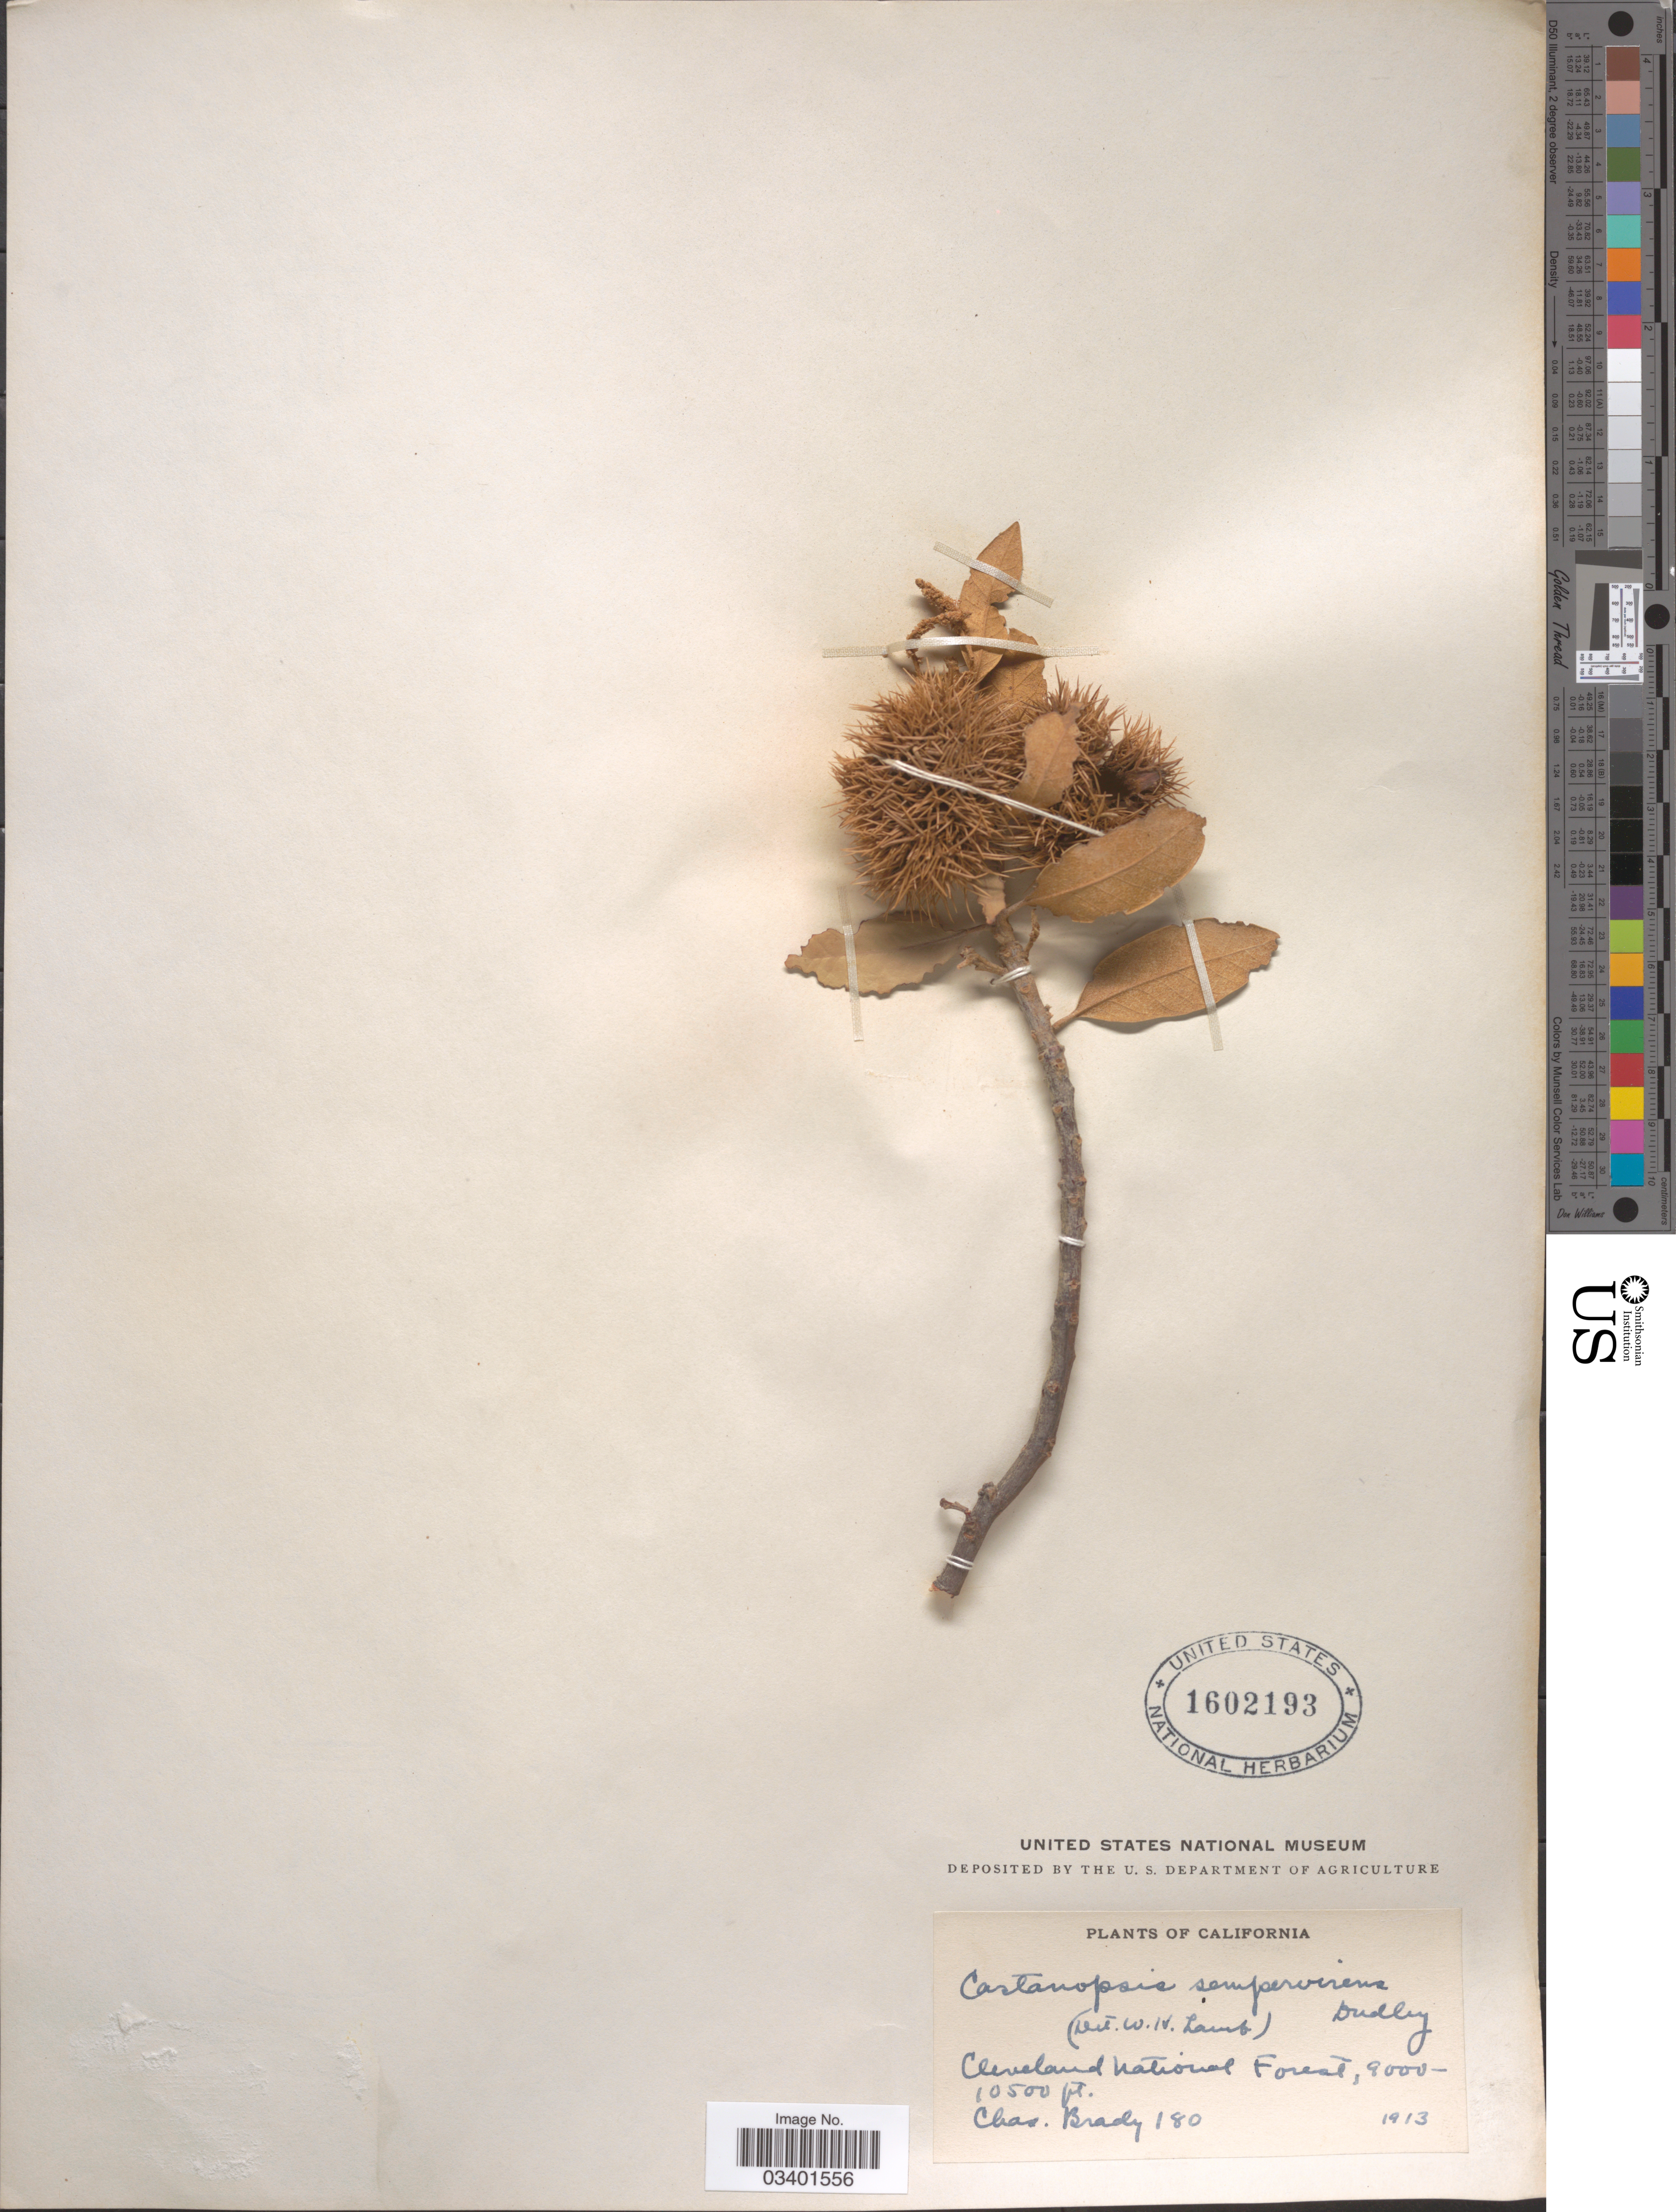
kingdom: Plantae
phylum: Tracheophyta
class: Magnoliopsida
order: Fagales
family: Fagaceae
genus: Chrysolepis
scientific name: Chrysolepis sempervirens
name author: (Kellogg) Hjelmq.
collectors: C. Brady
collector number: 180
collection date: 1913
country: United States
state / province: California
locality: Cleveland National Forest.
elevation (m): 2743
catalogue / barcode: US 1602193